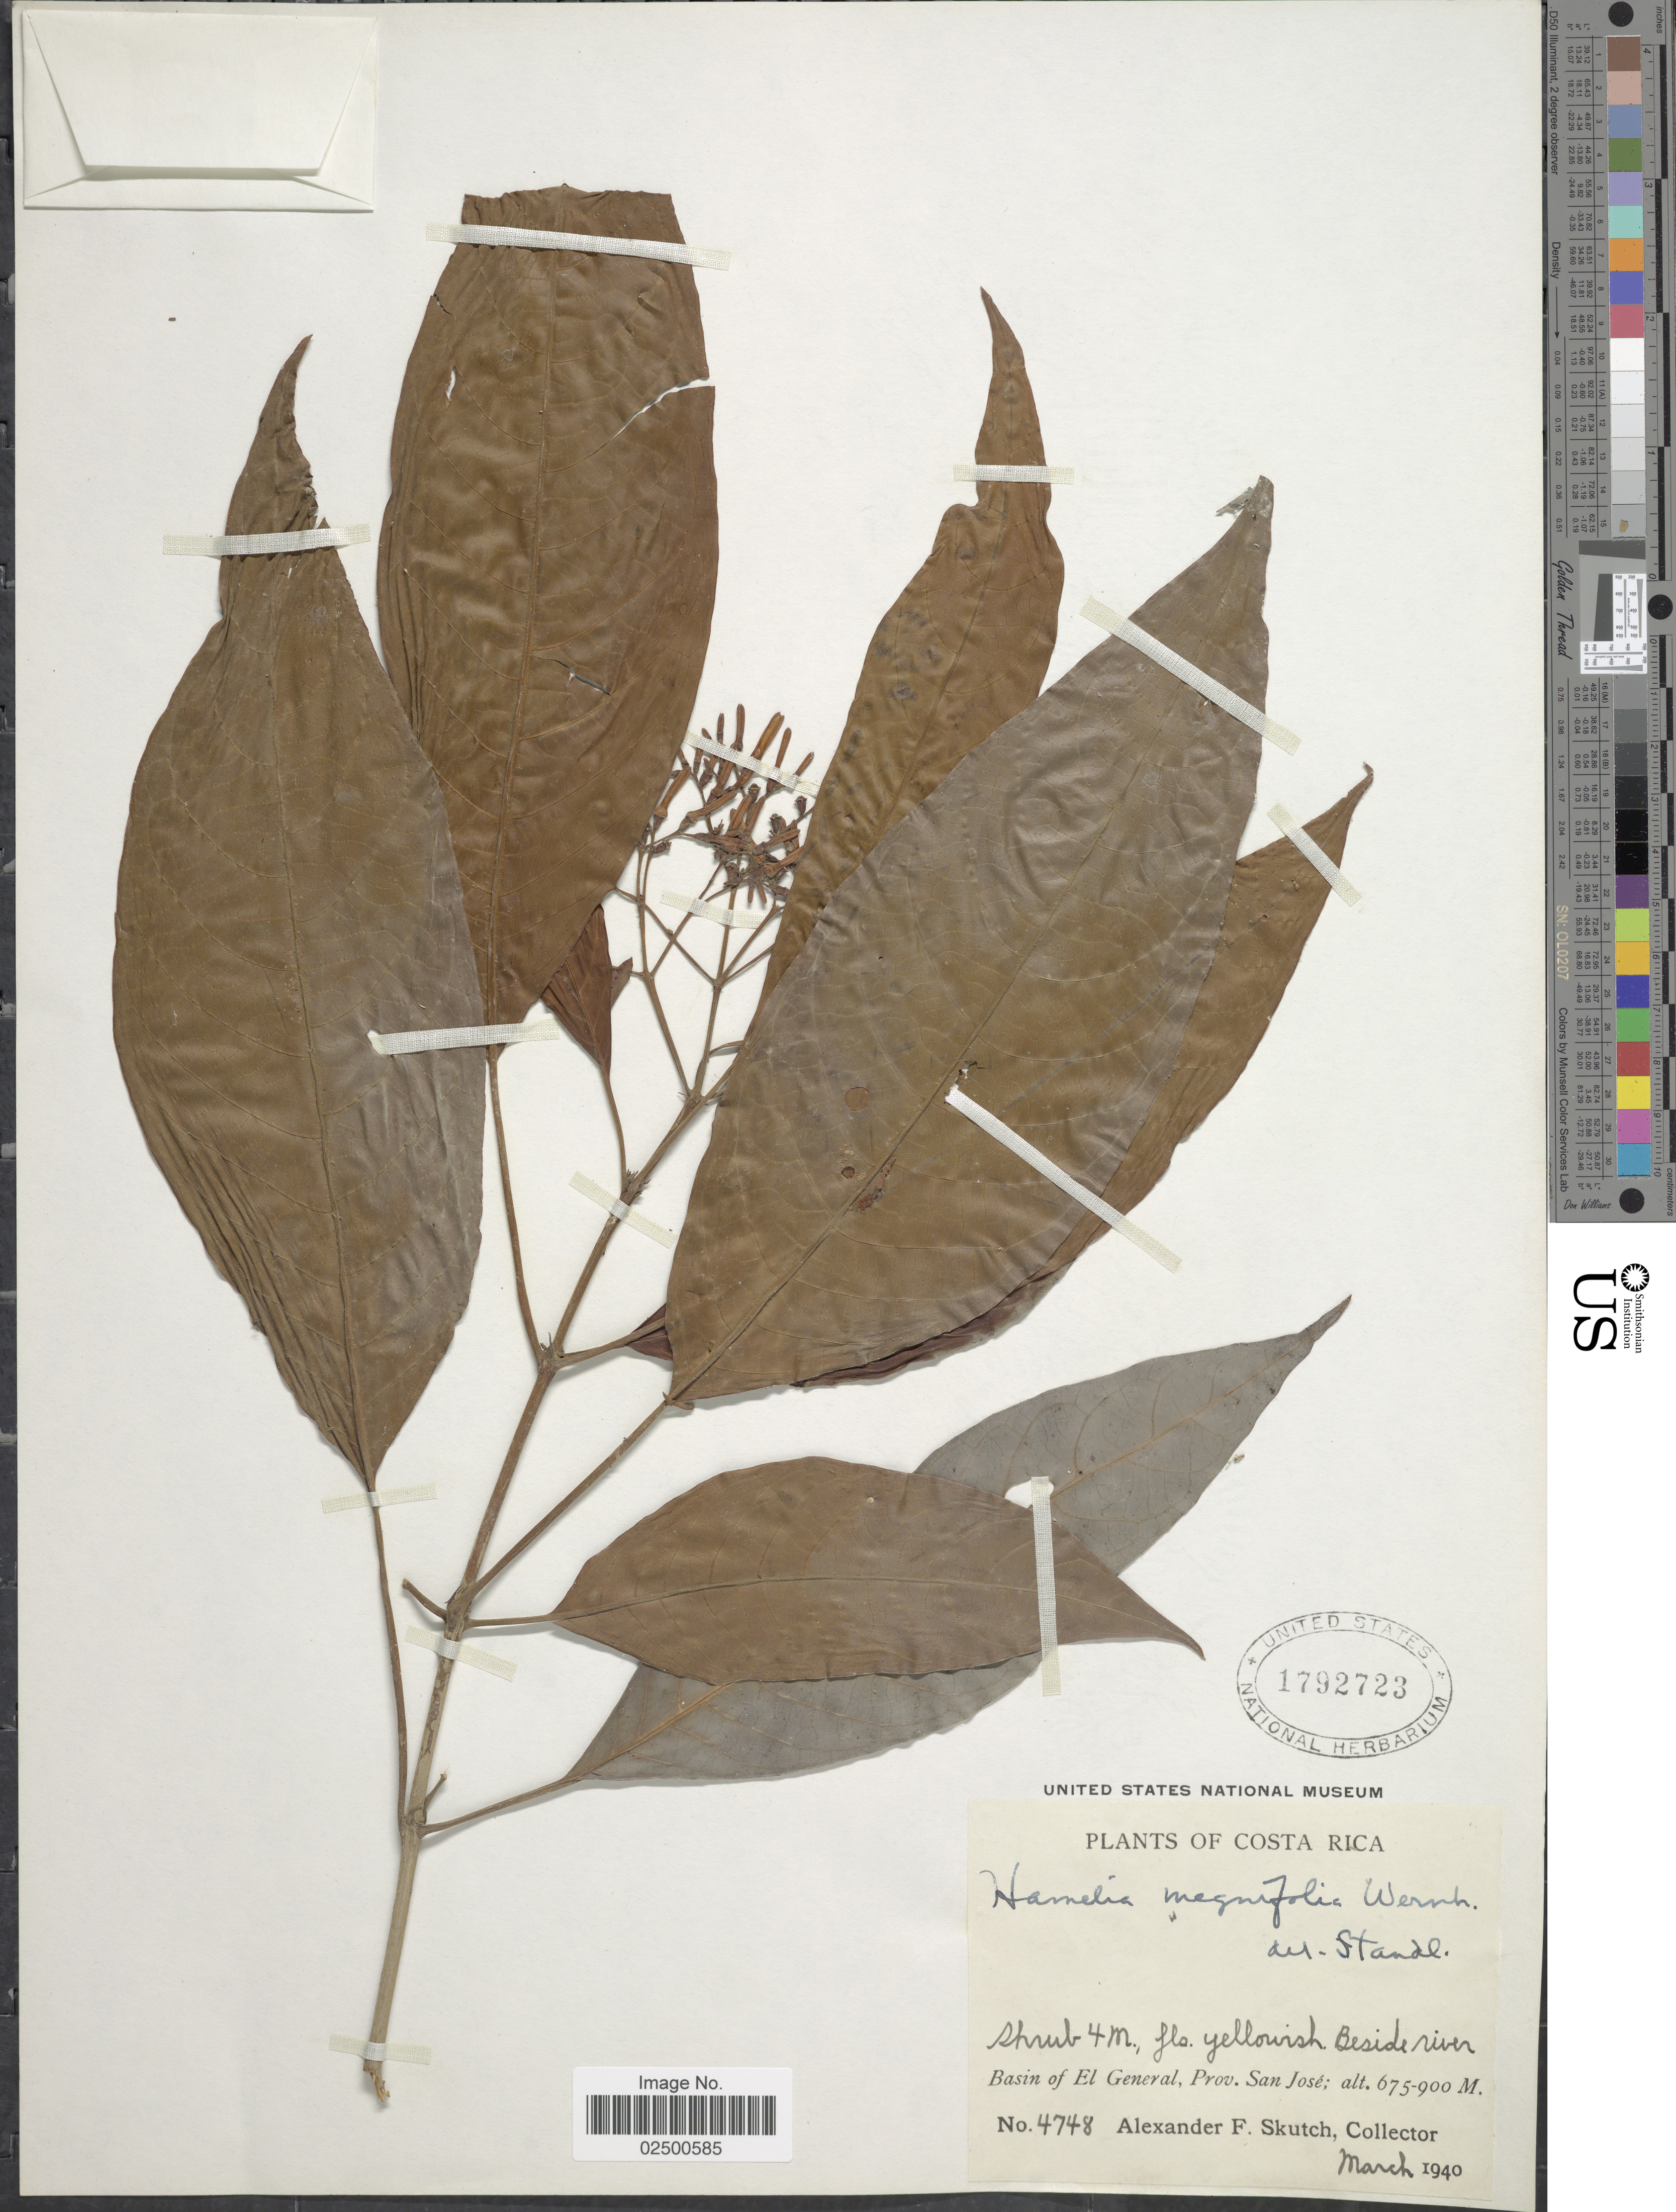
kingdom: Plantae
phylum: Tracheophyta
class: Magnoliopsida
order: Gentianales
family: Rubiaceae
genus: Hamelia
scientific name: Hamelia magnifolia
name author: Wernham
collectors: A. F. Skutch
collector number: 4748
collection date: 1940-03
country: Costa Rica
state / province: San José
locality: Basin of El General.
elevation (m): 675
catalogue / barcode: US 1792723